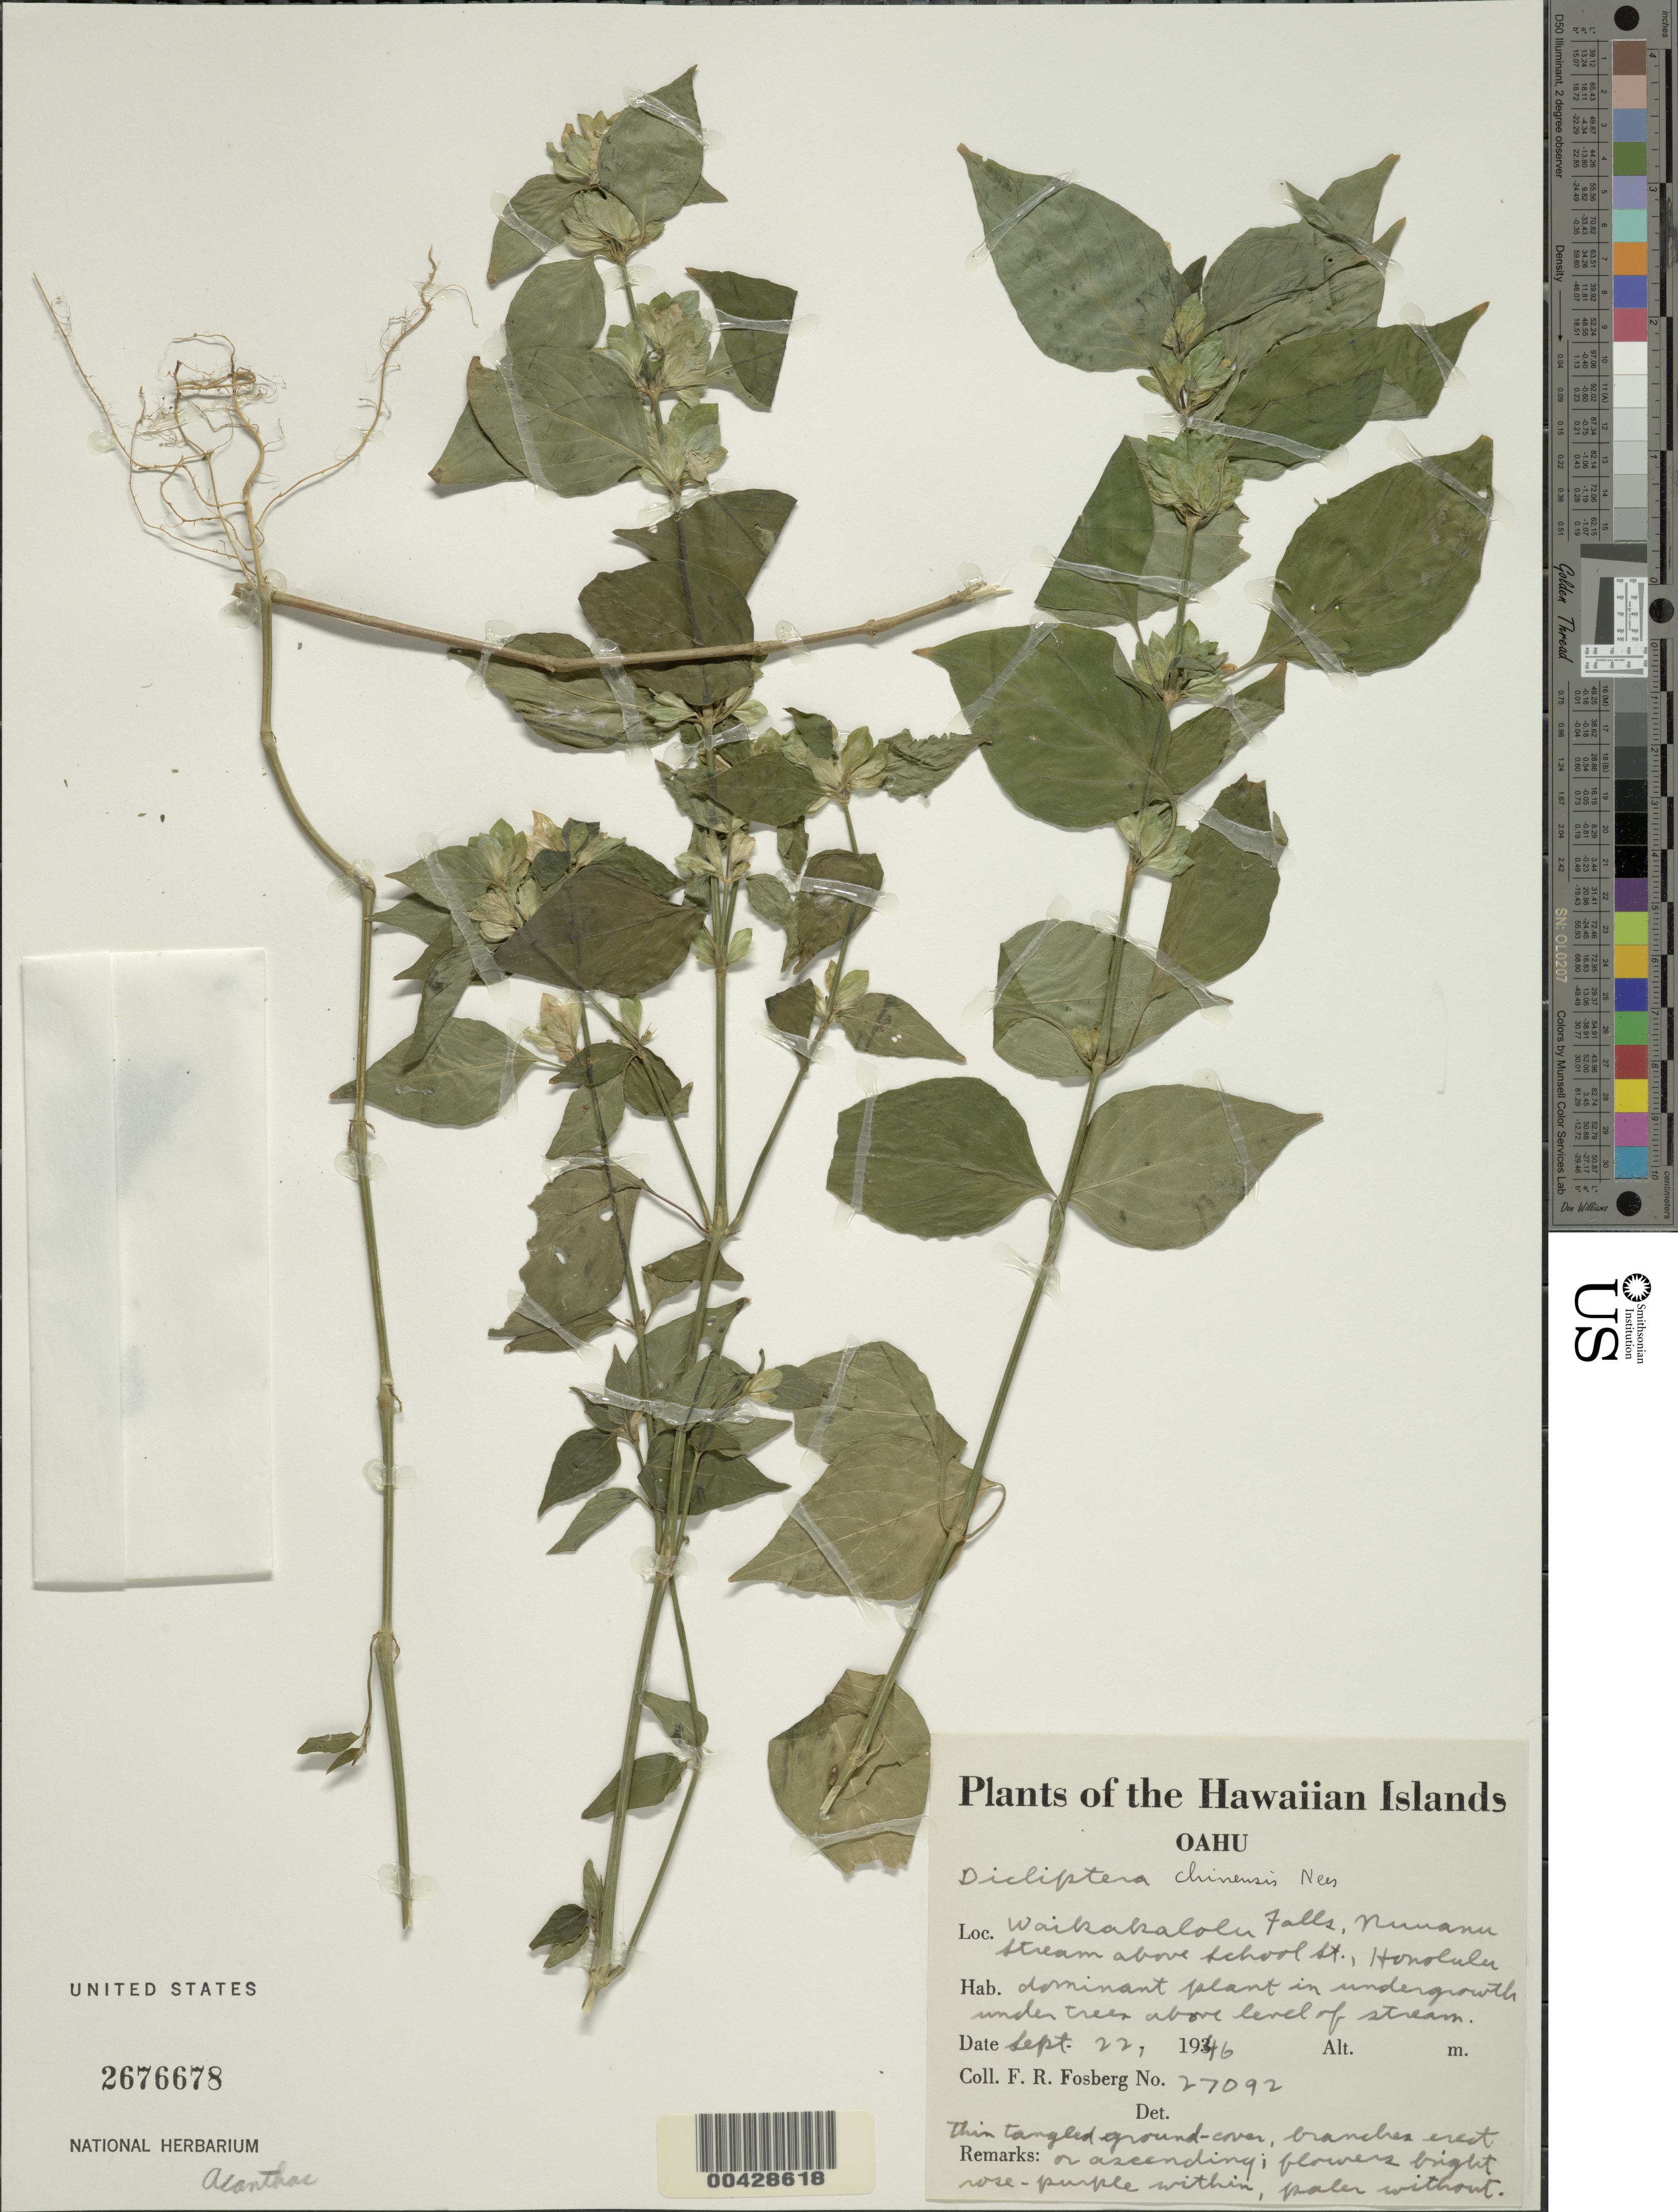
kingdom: Plantae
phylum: Tracheophyta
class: Magnoliopsida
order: Lamiales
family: Acanthaceae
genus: Dicliptera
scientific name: Dicliptera chinensis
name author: (L.) Juss.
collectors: F. R. Fosberg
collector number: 27092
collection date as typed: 22 Sep 1946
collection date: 1946-09-22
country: United States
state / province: Hawaii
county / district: Honolulu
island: Oahu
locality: Waikakalolu Falls, Nuuanu Stream above School Street, Honolulu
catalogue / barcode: US 2676678